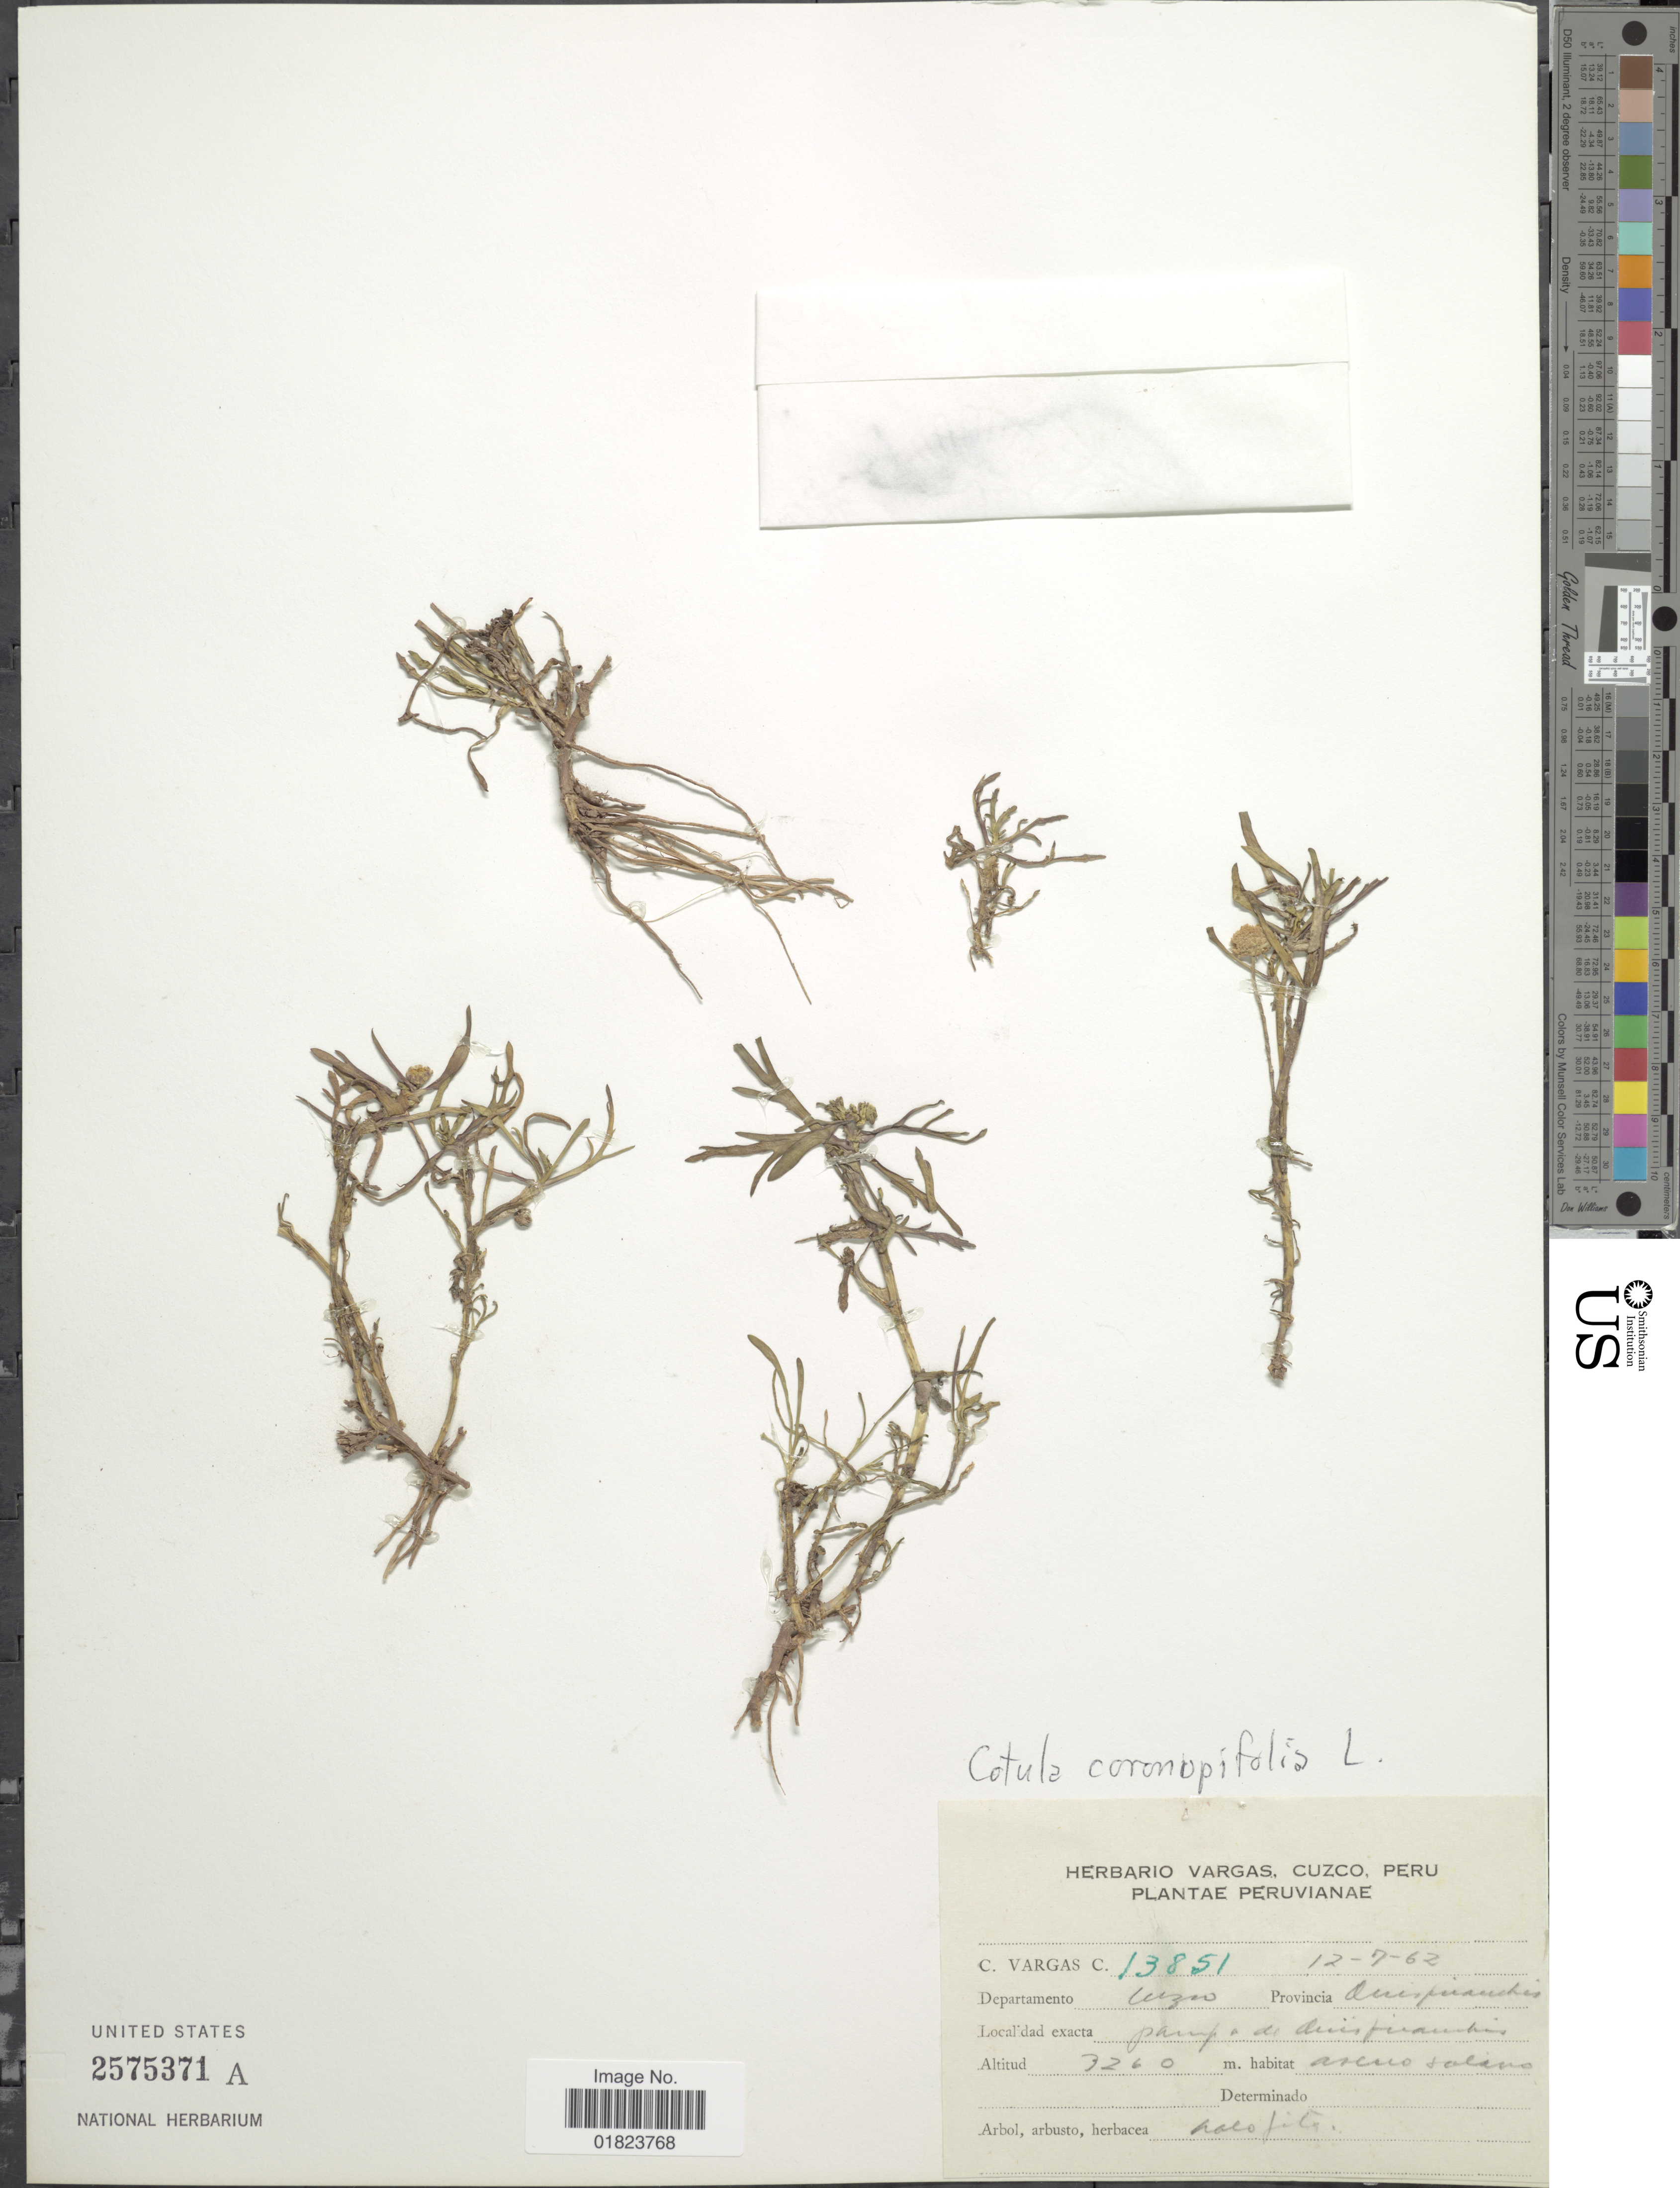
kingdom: Plantae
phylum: Tracheophyta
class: Magnoliopsida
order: Asterales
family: Asteraceae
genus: Cotula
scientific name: Cotula coronopifolia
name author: L.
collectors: C. Vargas Calderón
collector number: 13851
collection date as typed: Transcribed d/m/y: 12/7/62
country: Peru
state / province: Cusco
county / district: Quispicanchis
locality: Pampa de Quispicanchis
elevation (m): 3260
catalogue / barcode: US 2575371A